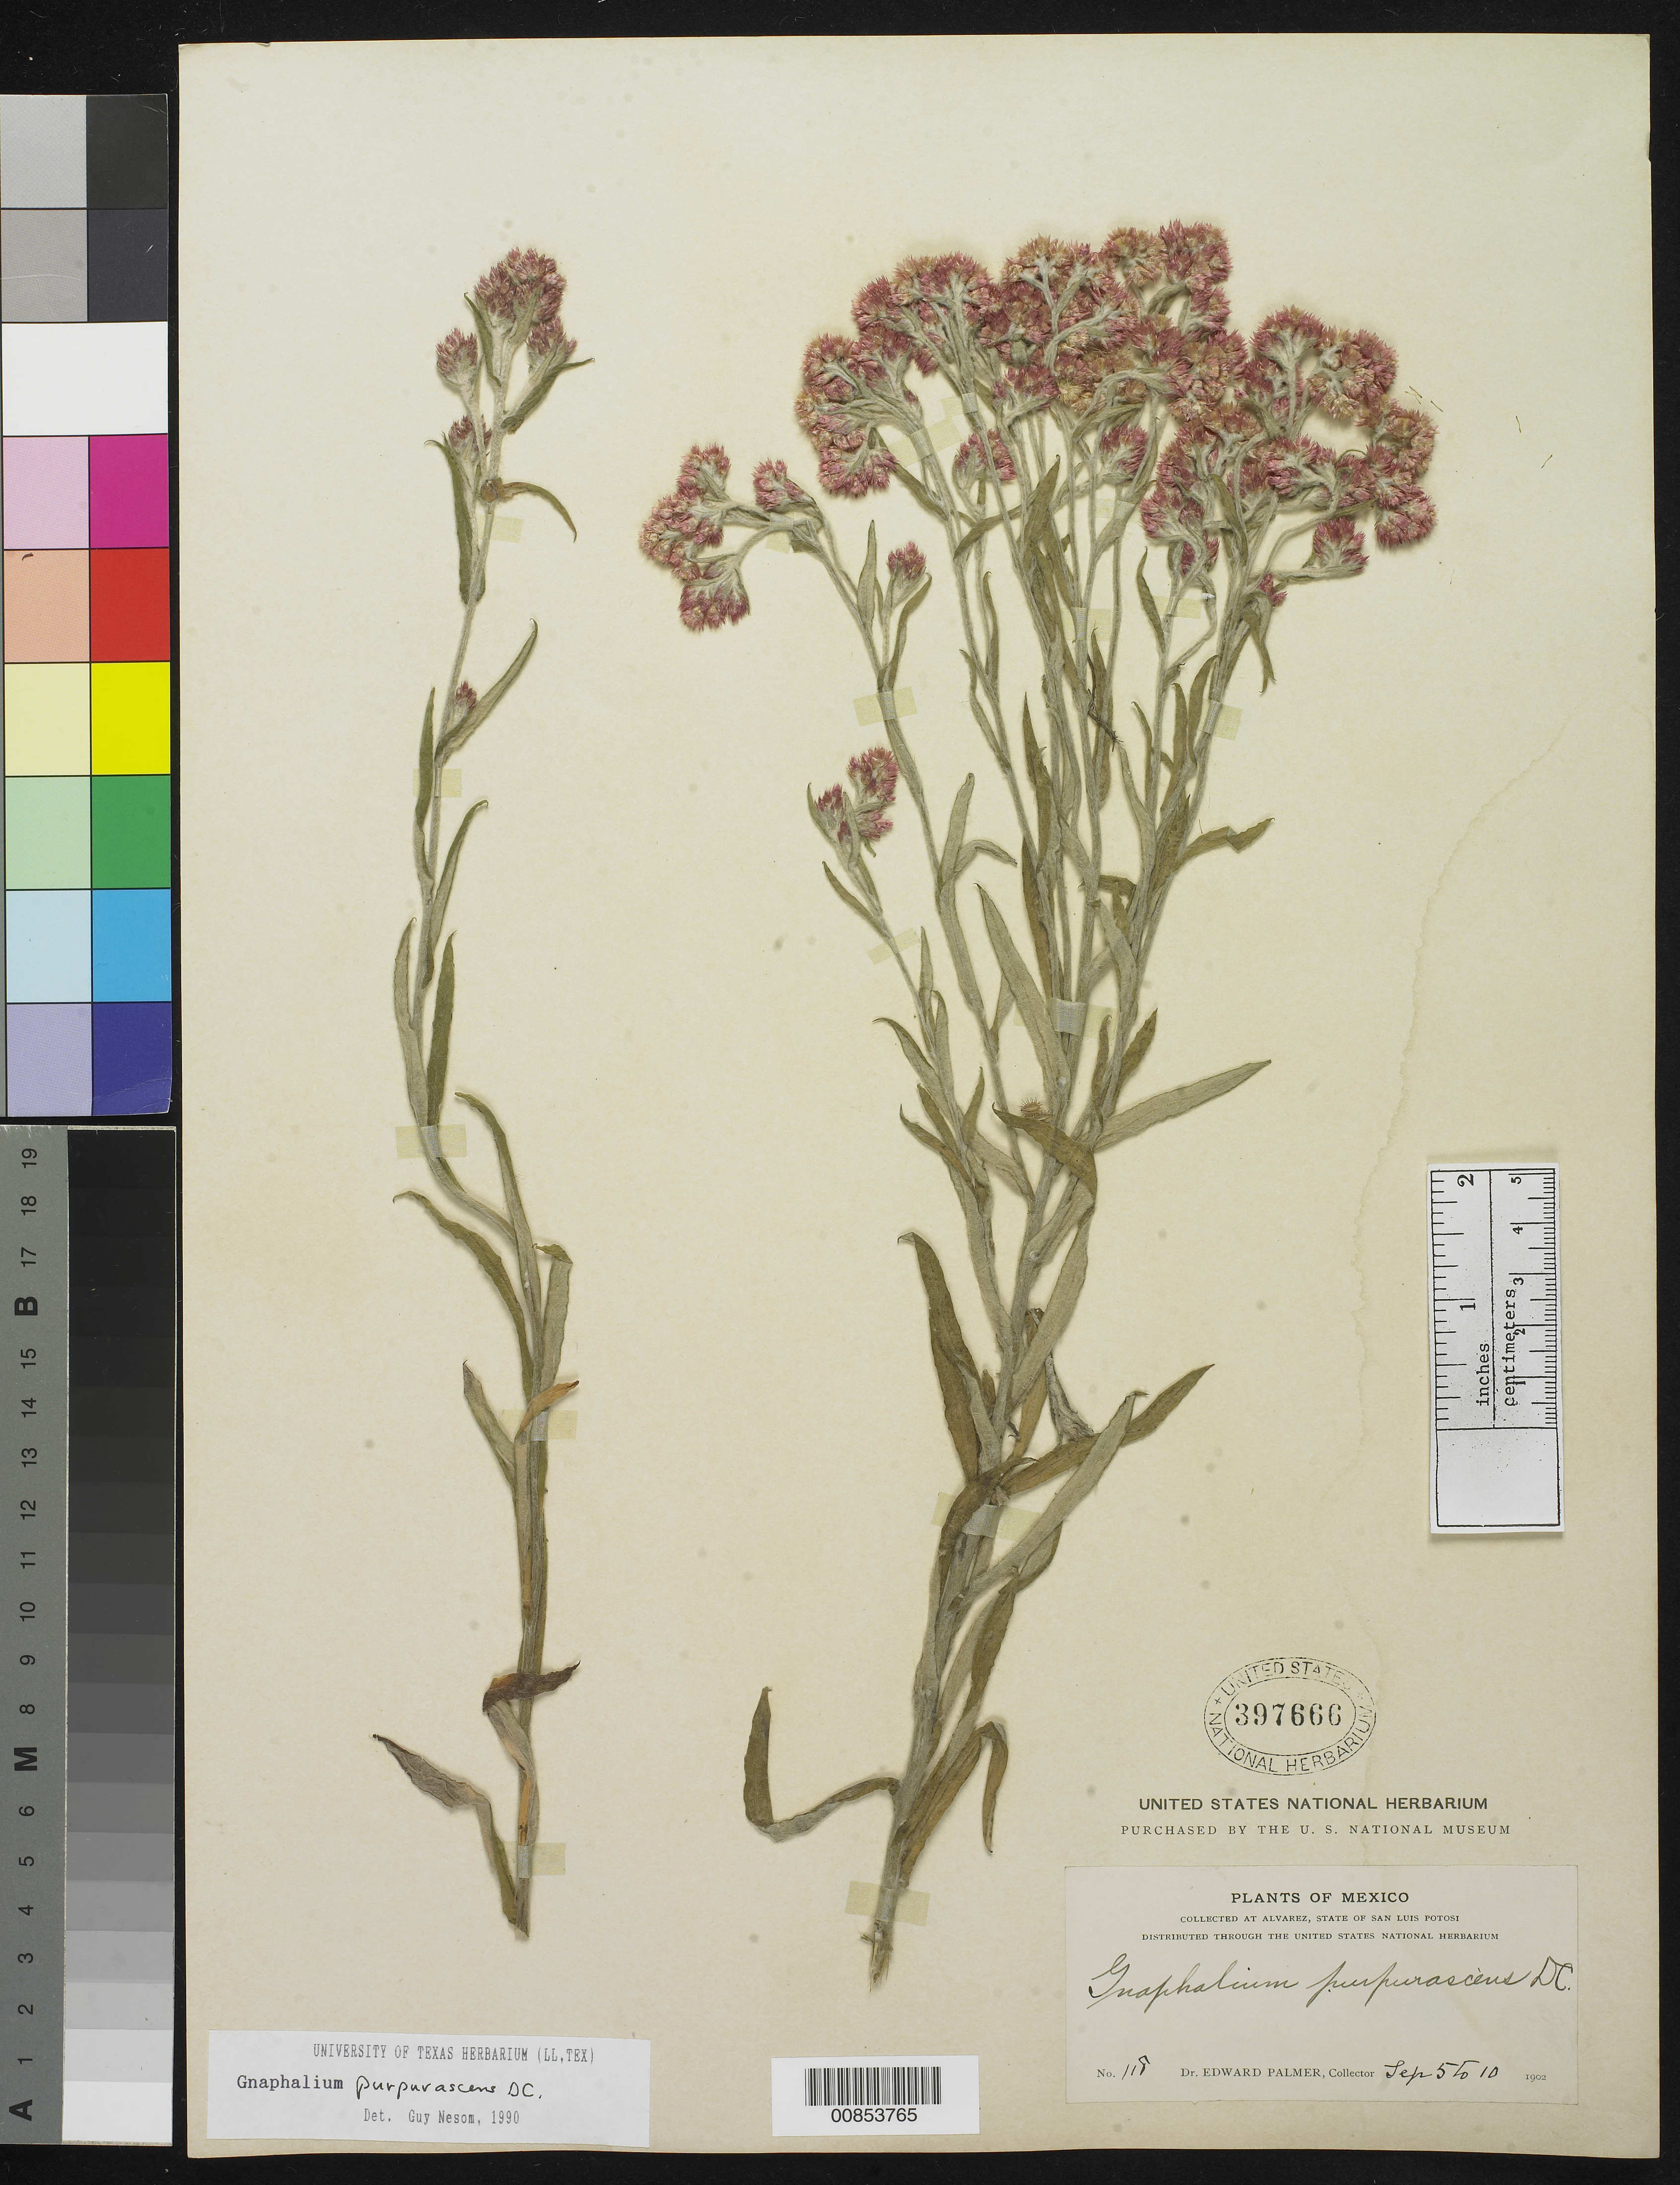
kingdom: Plantae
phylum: Tracheophyta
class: Magnoliopsida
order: Asterales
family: Asteraceae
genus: Pseudognaphalium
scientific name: Pseudognaphalium purpurascens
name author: (DC.) Anderb.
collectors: E. Palmer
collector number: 118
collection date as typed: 05 Sep 1902 to 10 Sep 1902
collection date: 1902-09-05/1902-09-10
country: Mexico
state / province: San Luis Potosí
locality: Alvarez, San Luis Potosí.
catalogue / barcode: US 397666